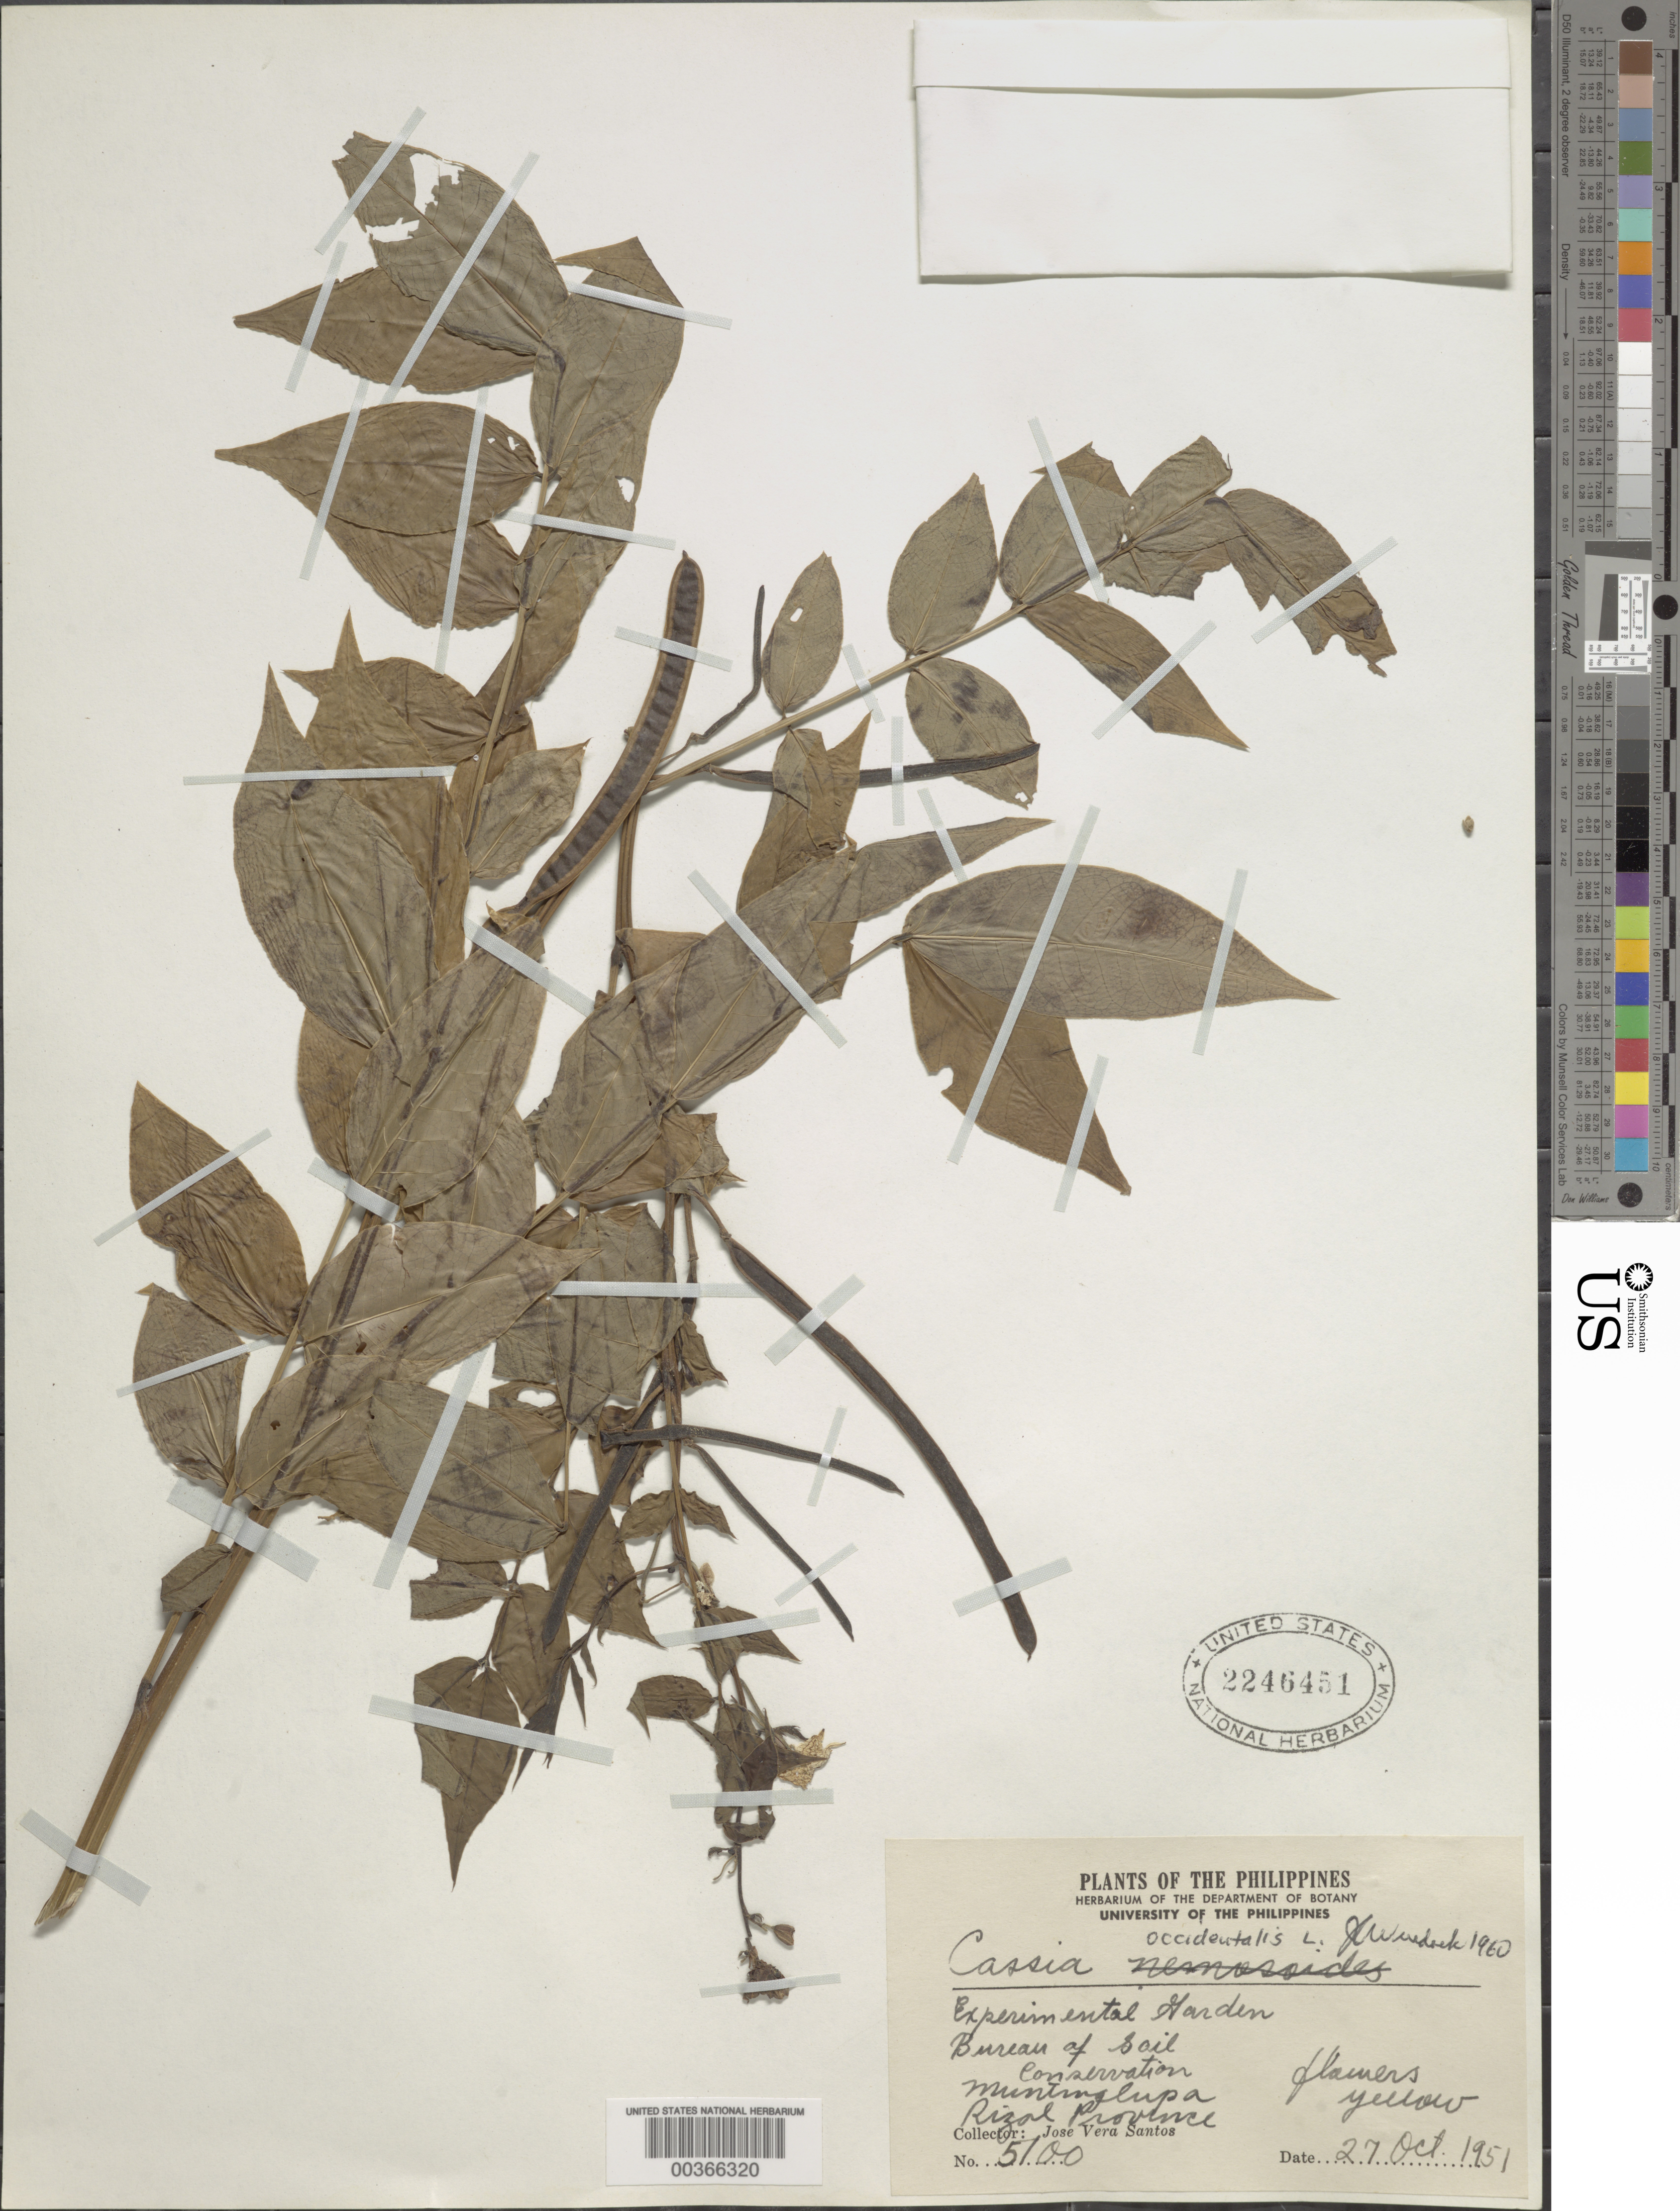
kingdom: Plantae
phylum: Tracheophyta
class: Magnoliopsida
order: Fabales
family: Fabaceae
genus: Senna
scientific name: Senna occidentalis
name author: (L.) Link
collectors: J. V. Santos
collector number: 5100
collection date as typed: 27 Oct 1951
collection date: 1951-10-27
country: Philippines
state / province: National Capital Region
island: Luzon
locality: Experimental garden; bureau of soil conservation; muntinglupa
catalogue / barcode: US 2246451